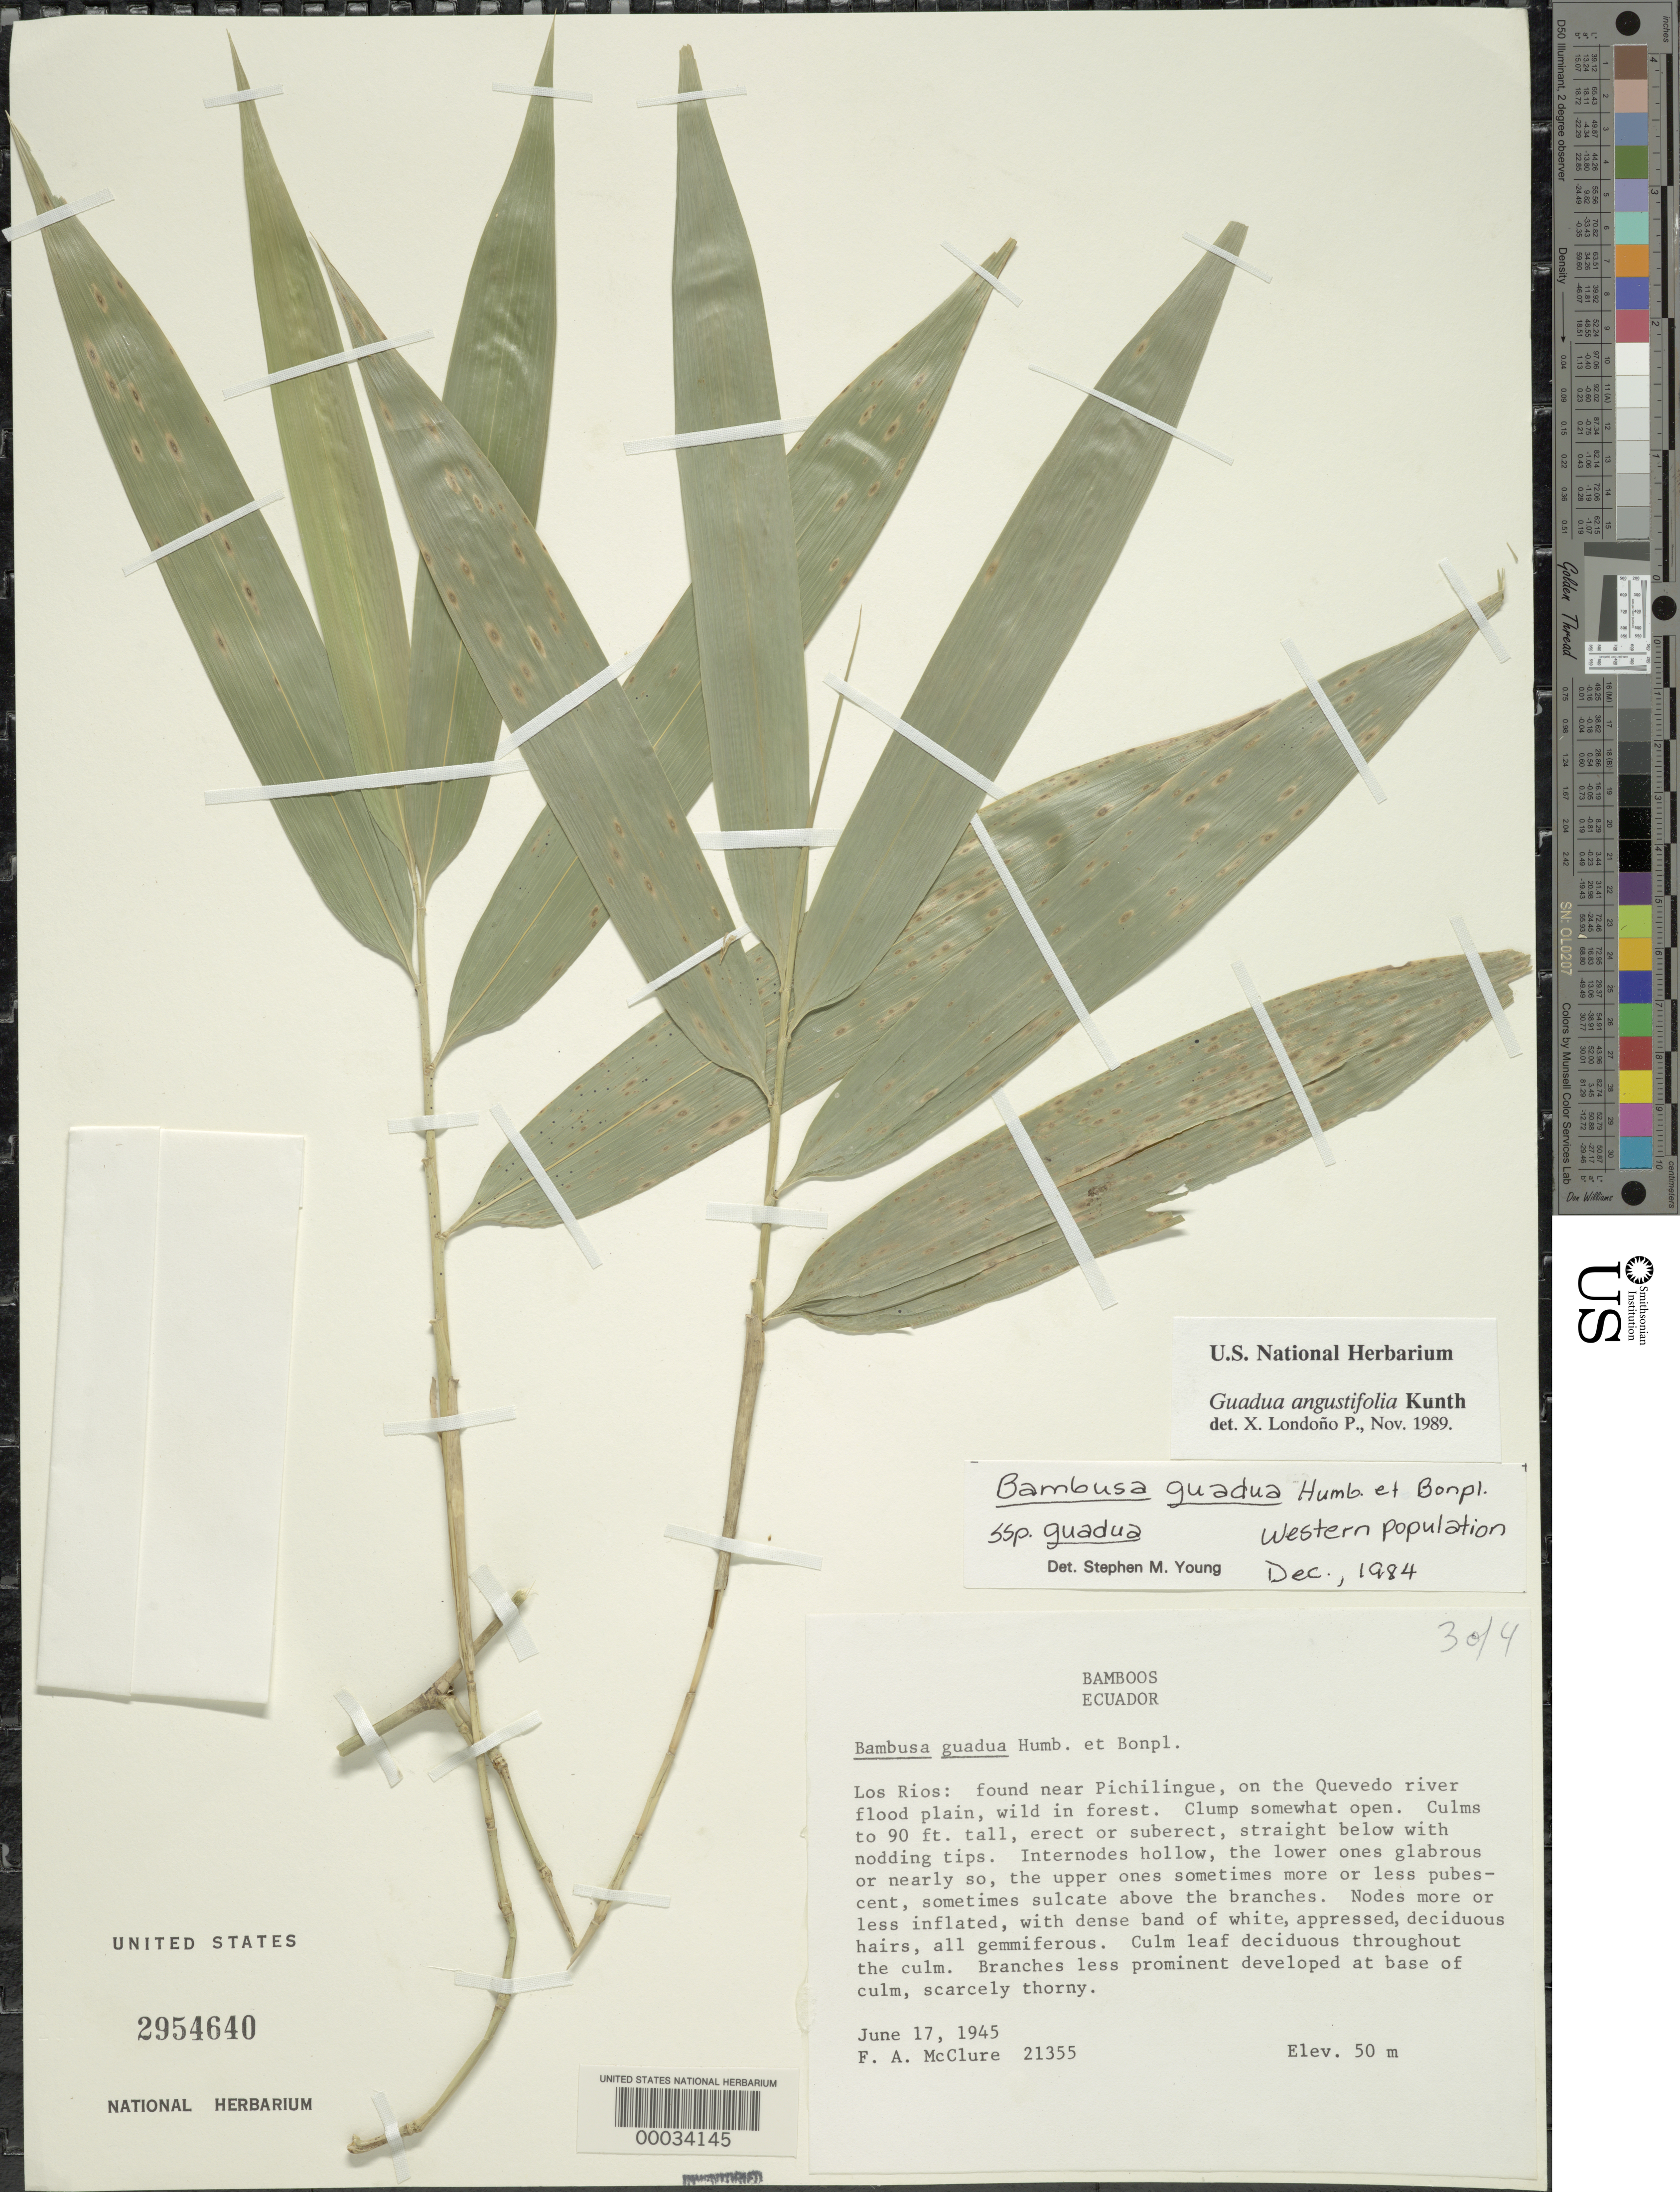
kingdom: Plantae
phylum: Tracheophyta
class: Liliopsida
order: Poales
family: Poaceae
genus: Guadua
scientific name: Guadua angustifolia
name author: Kunth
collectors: F. A. McClure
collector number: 21355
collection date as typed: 17 Jun 1945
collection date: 1945-06-17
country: Ecuador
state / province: Los Ríos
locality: Pichilingue, Quevedo River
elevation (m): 50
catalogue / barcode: US 2954640